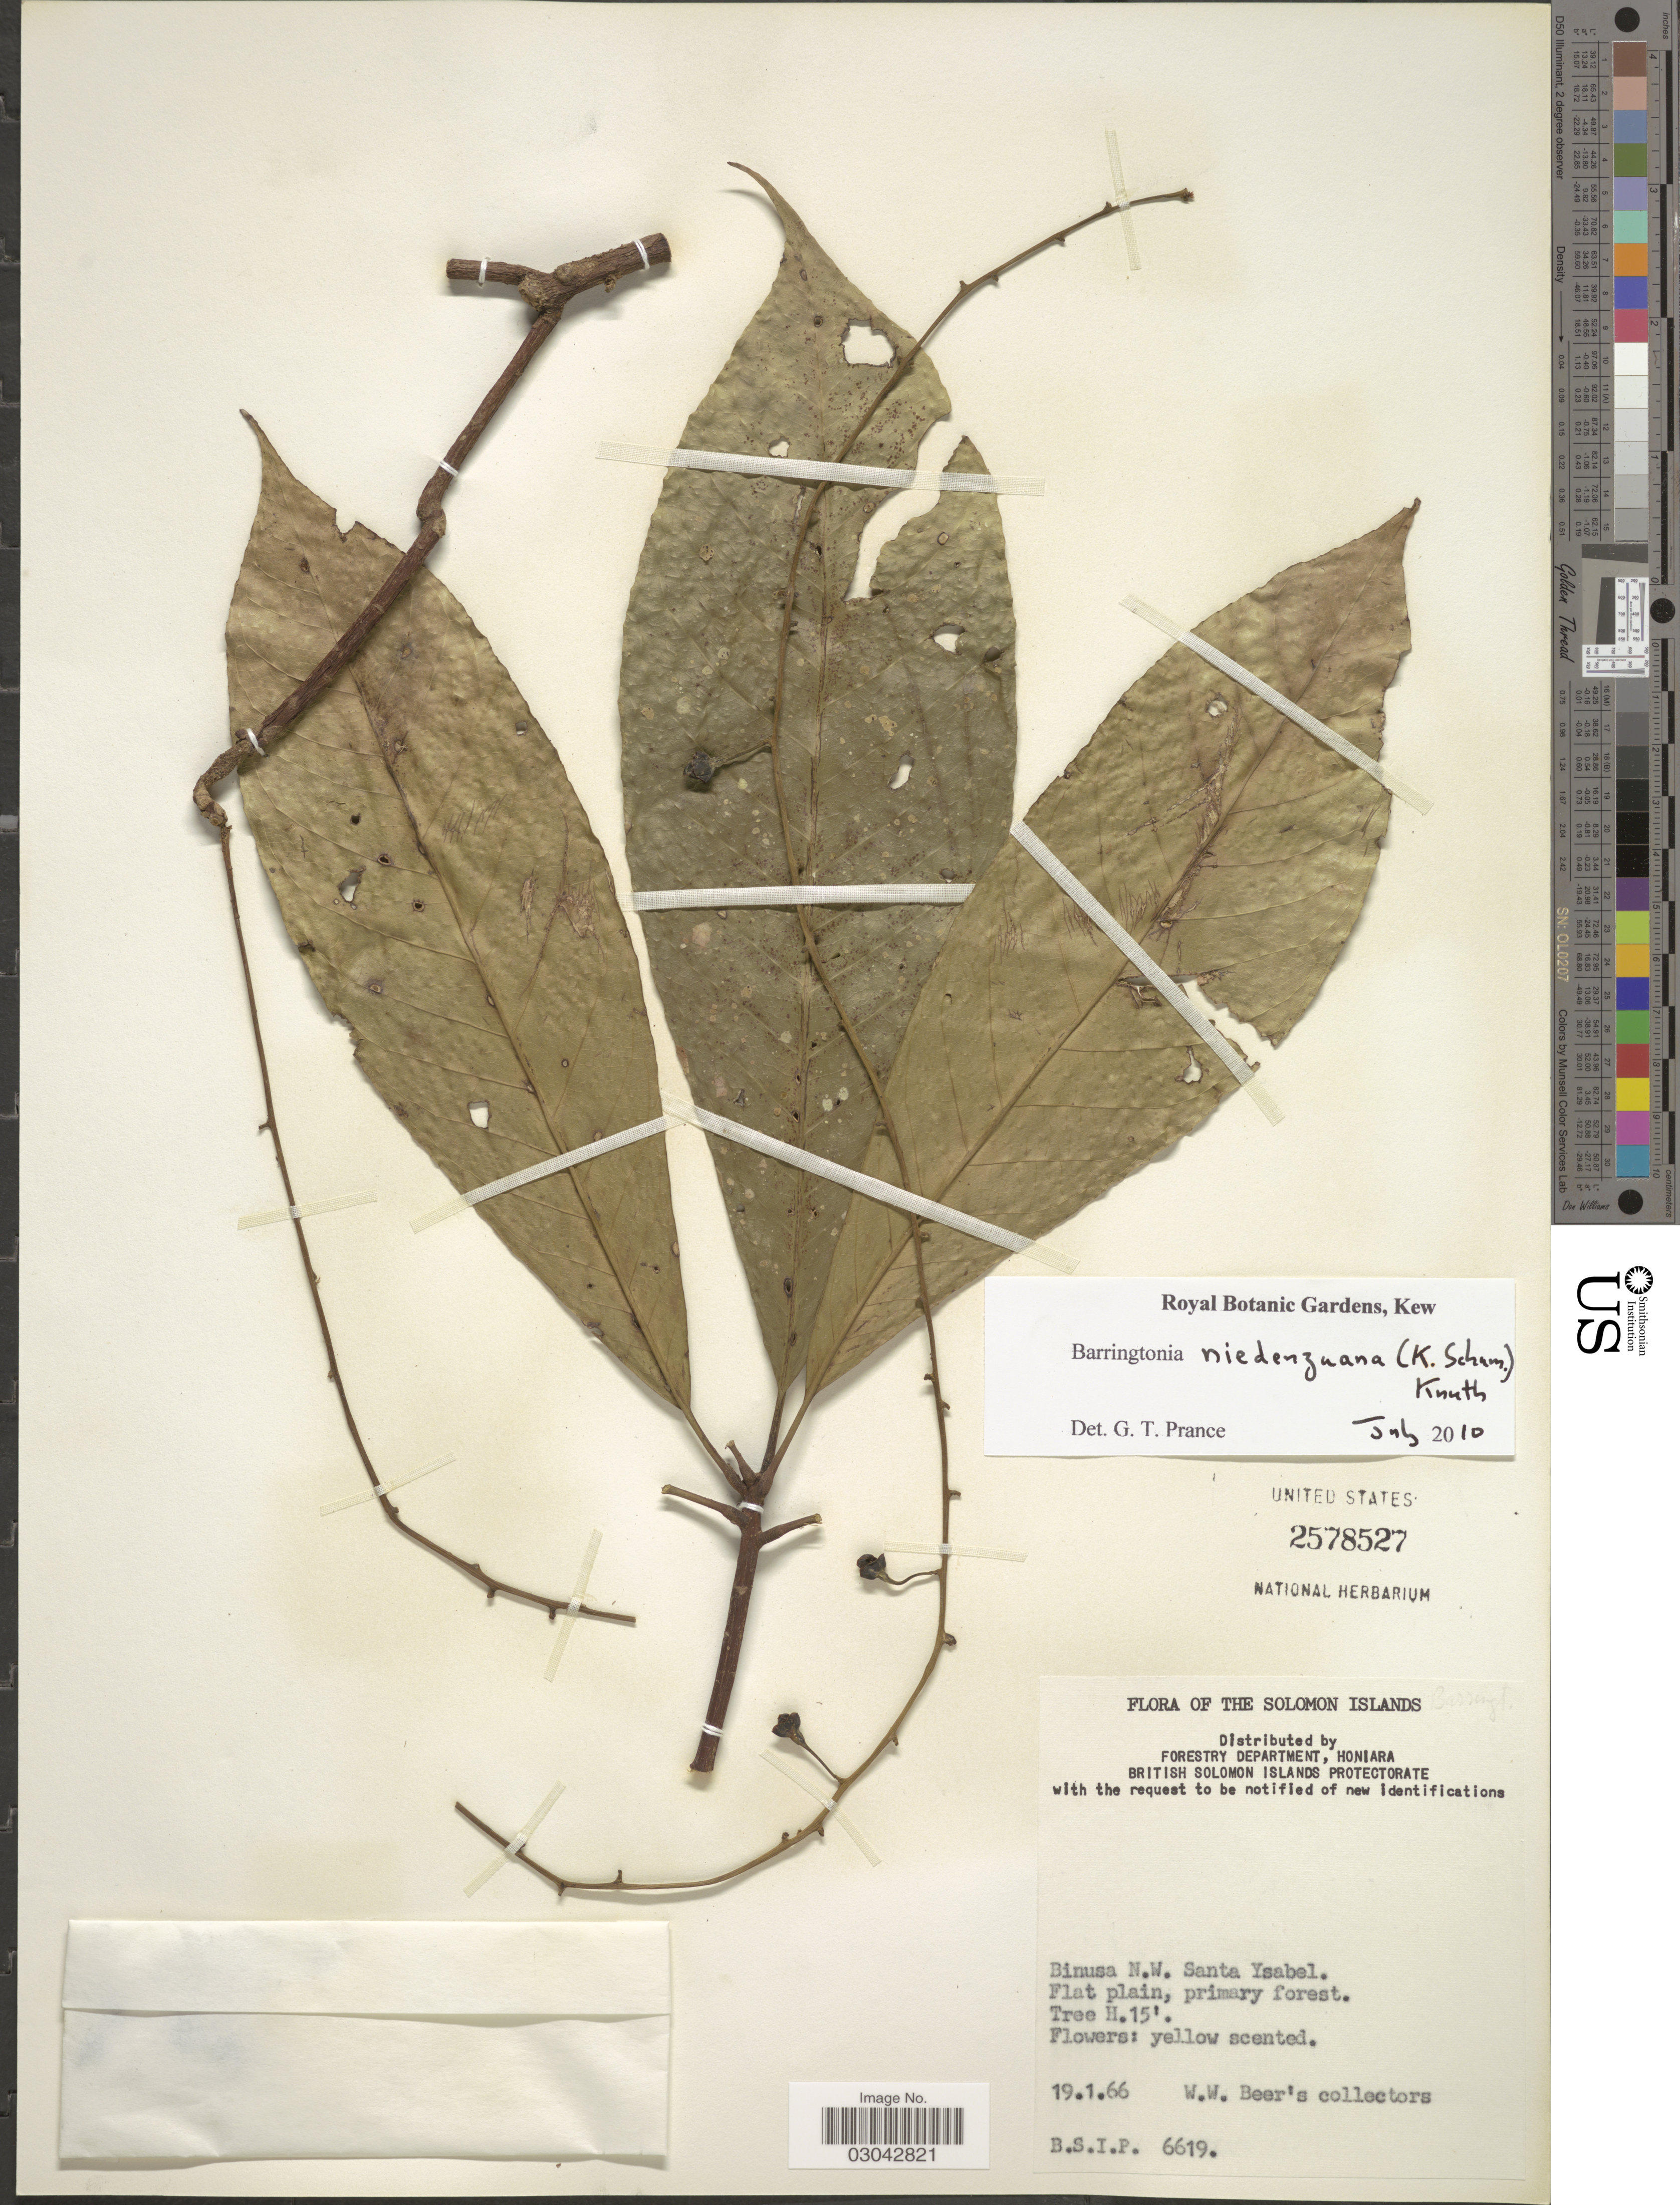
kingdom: Plantae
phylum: Tracheophyta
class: Magnoliopsida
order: Ericales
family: Lecythidaceae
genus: Barringtonia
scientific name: Barringtonia niedenzuana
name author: (K. Schum.) R. Knuth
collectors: W. Beer's Collectors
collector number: B.S.I.P.6619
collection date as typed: Transcribed d/m/y: 19/1/66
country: Solomon Islands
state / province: Solomon Islands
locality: Binusa N.W. Santa Ysabel.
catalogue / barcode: US 2578527